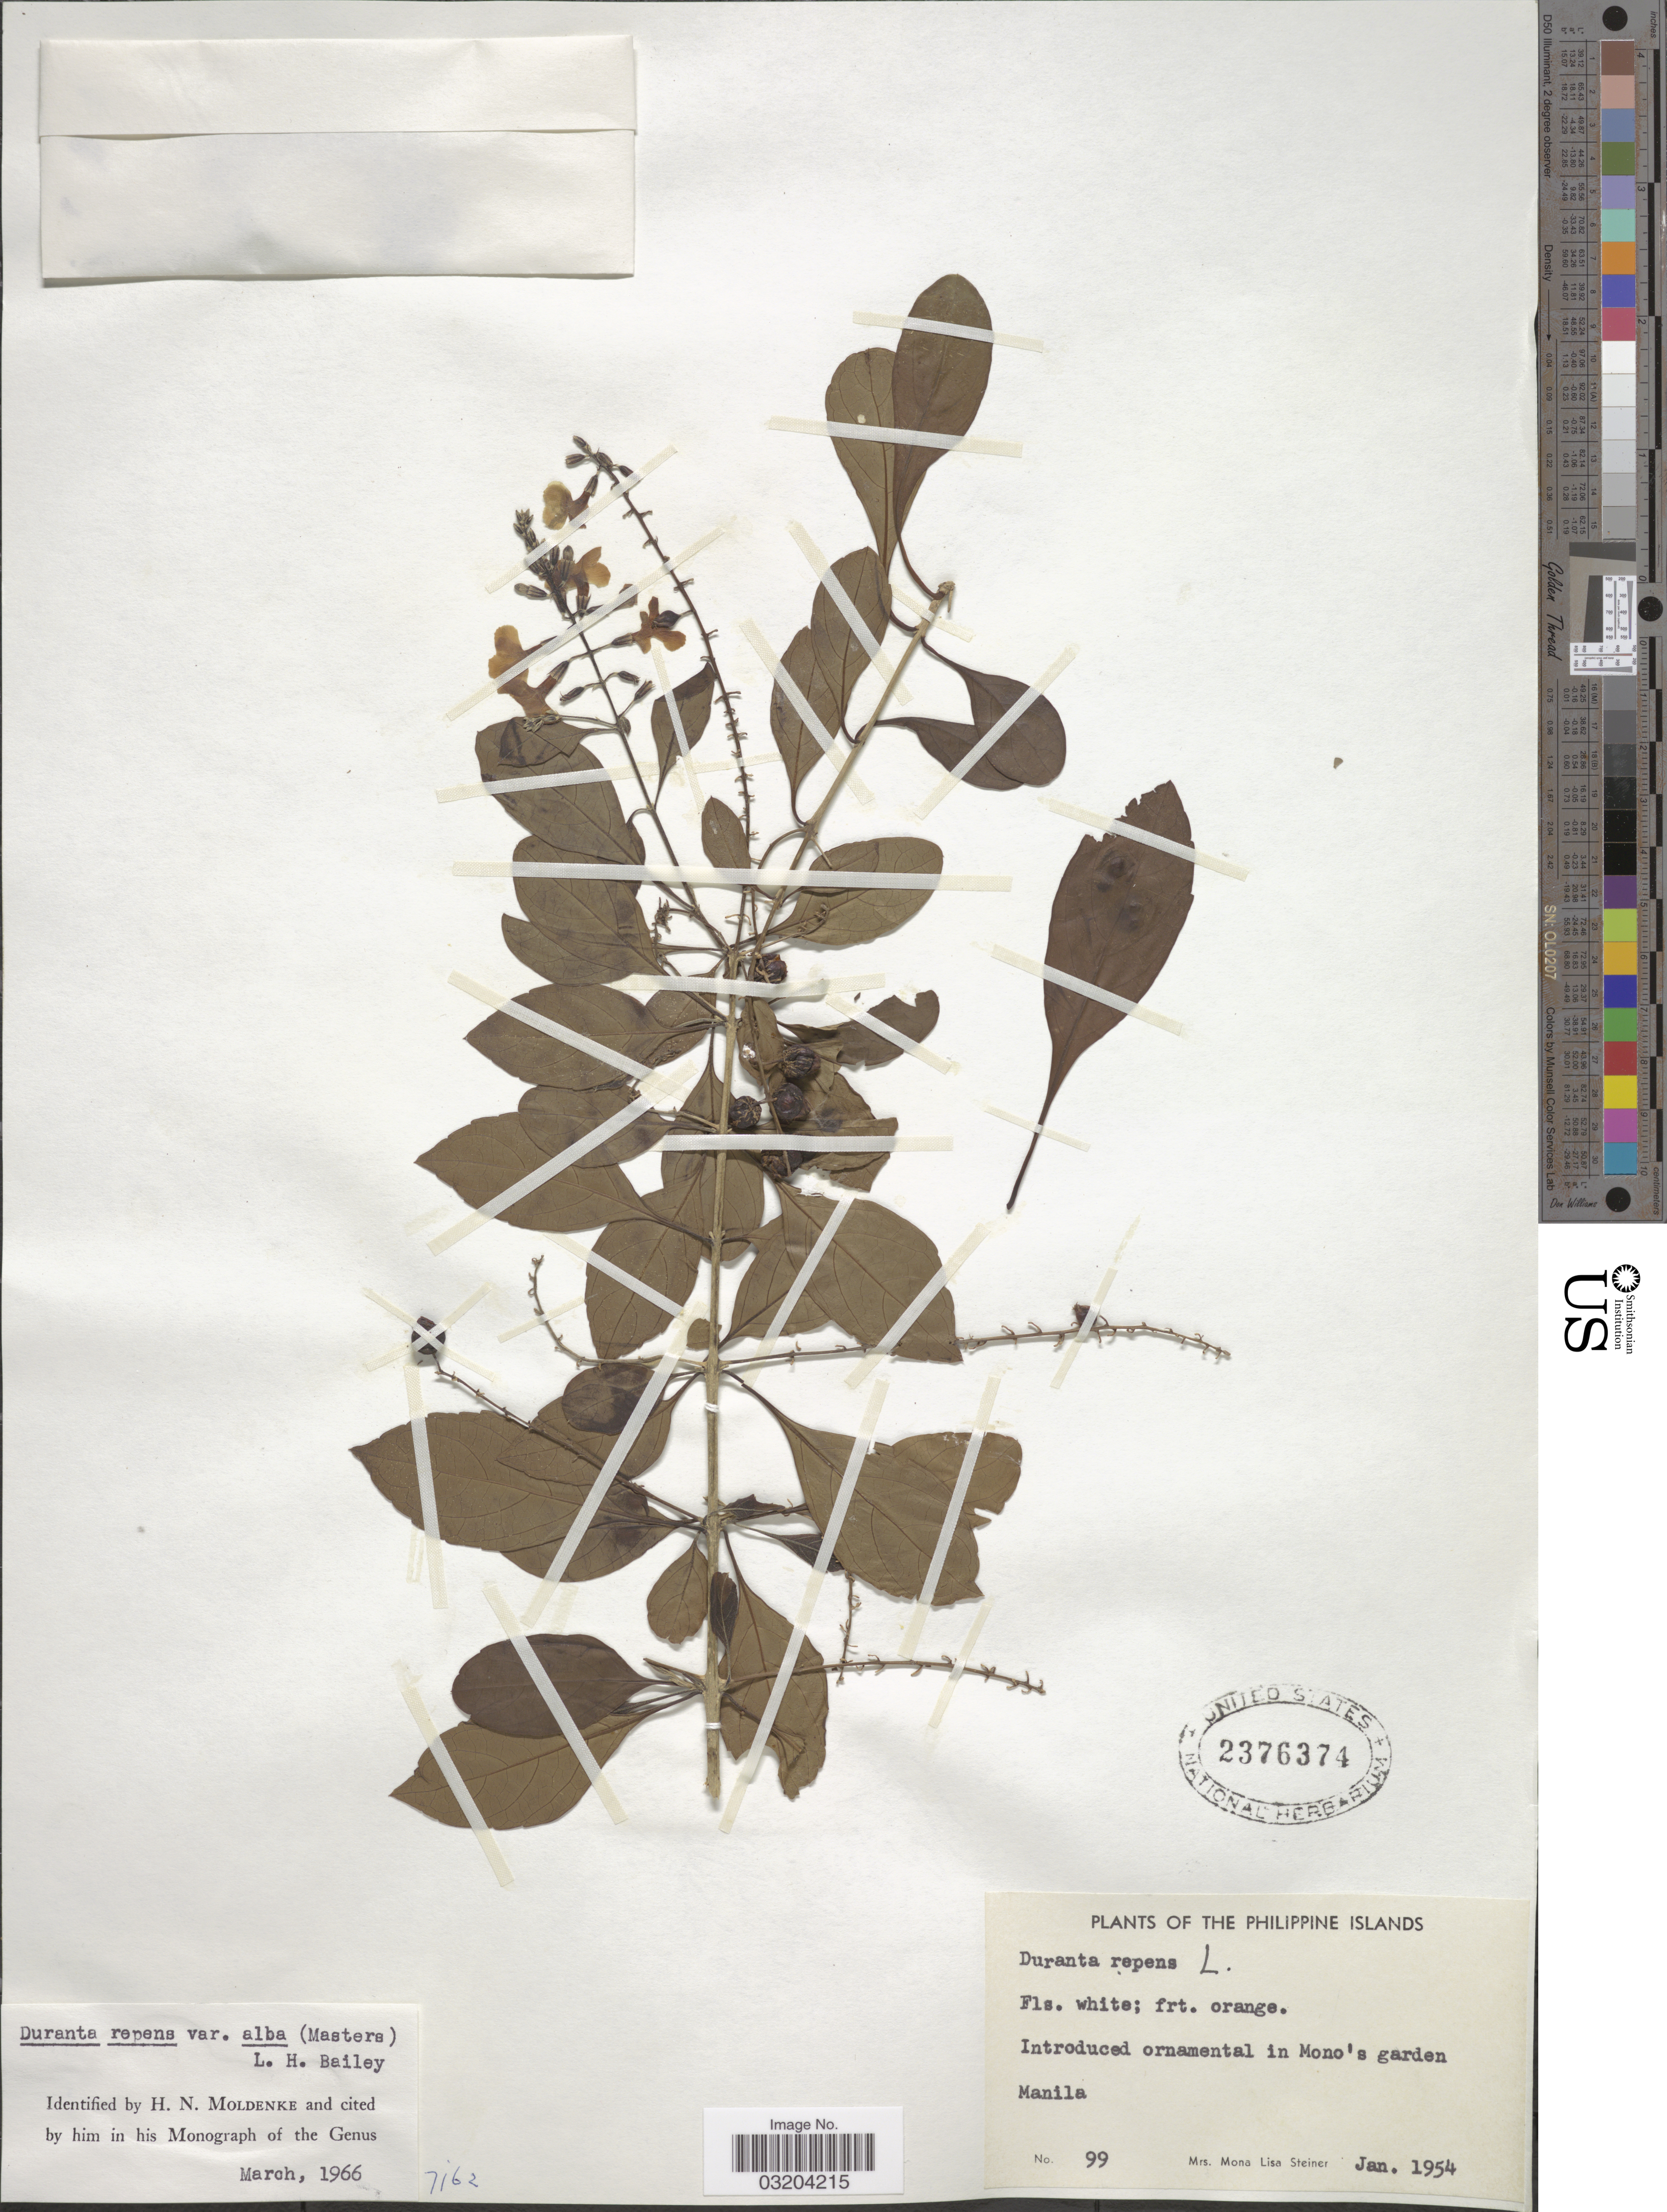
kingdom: Plantae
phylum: Tracheophyta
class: Magnoliopsida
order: Lamiales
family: Verbenaceae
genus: Duranta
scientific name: Duranta erecta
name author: L.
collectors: M. Steiner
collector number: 99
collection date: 1954-01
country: Philippines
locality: Manila.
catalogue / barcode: US 2376374